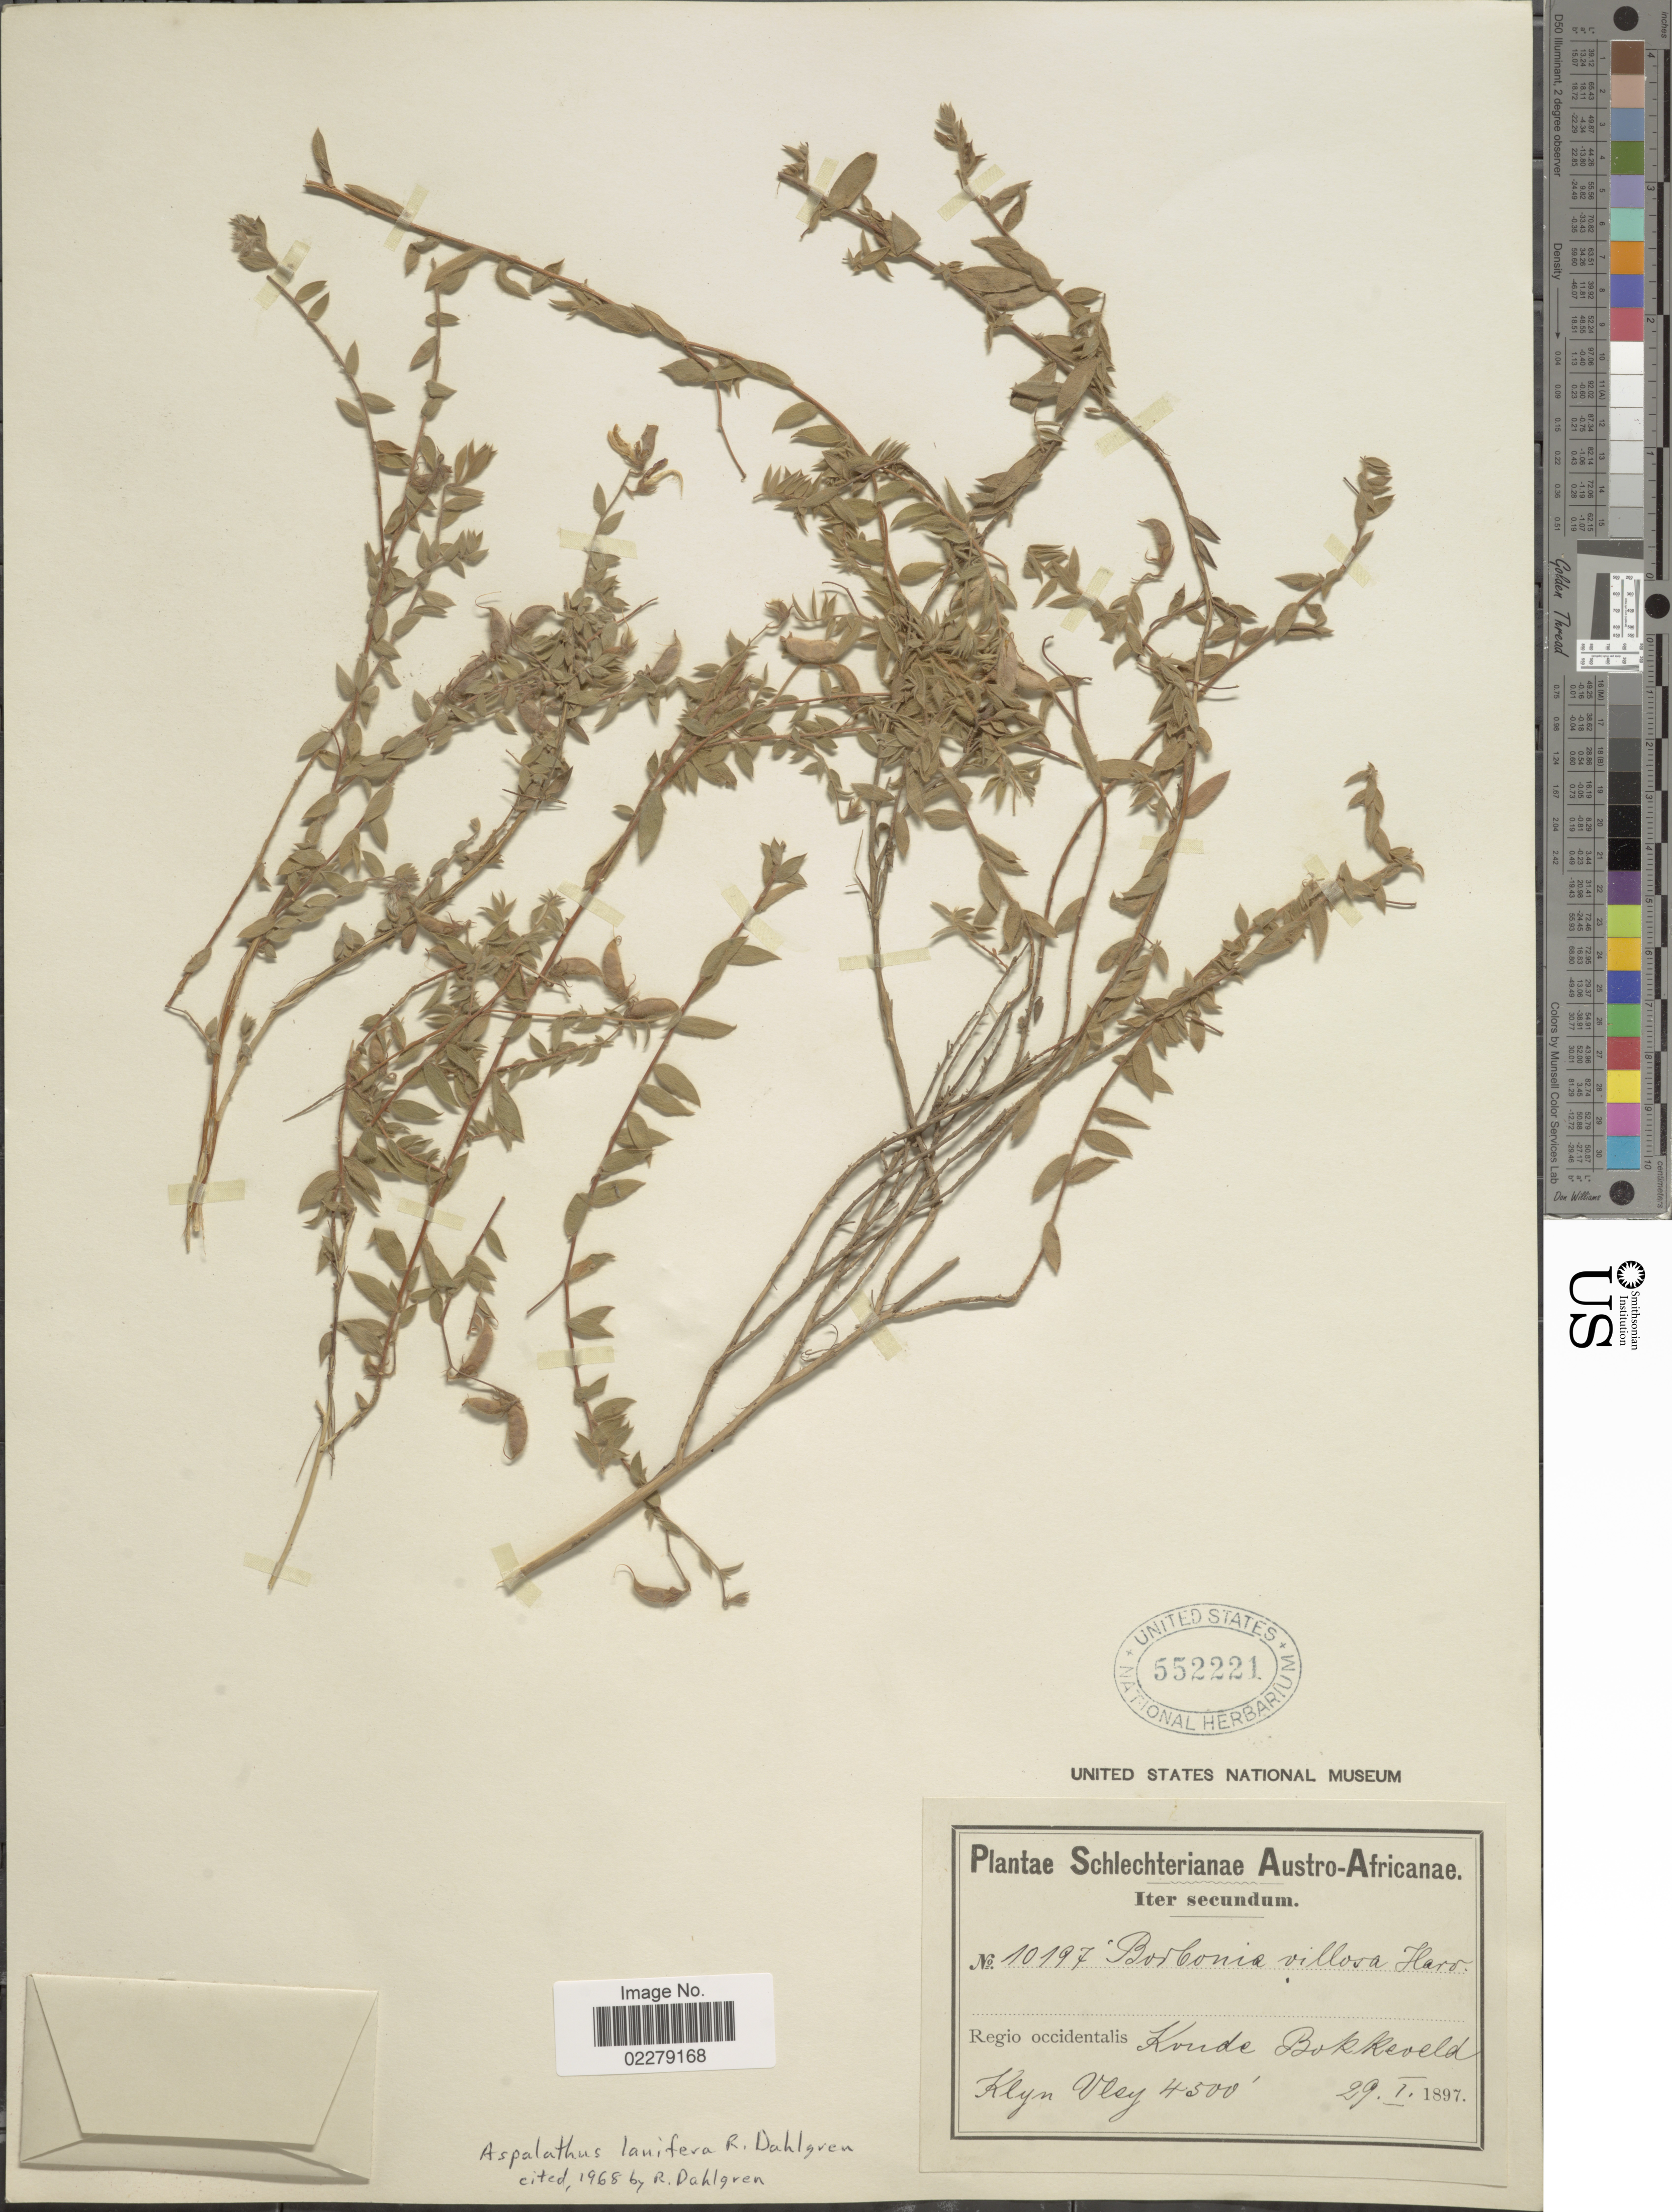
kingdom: Plantae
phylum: Tracheophyta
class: Magnoliopsida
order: Fabales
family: Fabaceae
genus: Aspalathus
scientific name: Aspalathus lanifera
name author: R. Dahlgren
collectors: Schlechter, --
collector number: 10197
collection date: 1897-01-29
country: South Africa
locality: Austro- Africanae. Regio occidentalis, Koude Bokkeveld, Klijn Vley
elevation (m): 1372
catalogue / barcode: US 552221